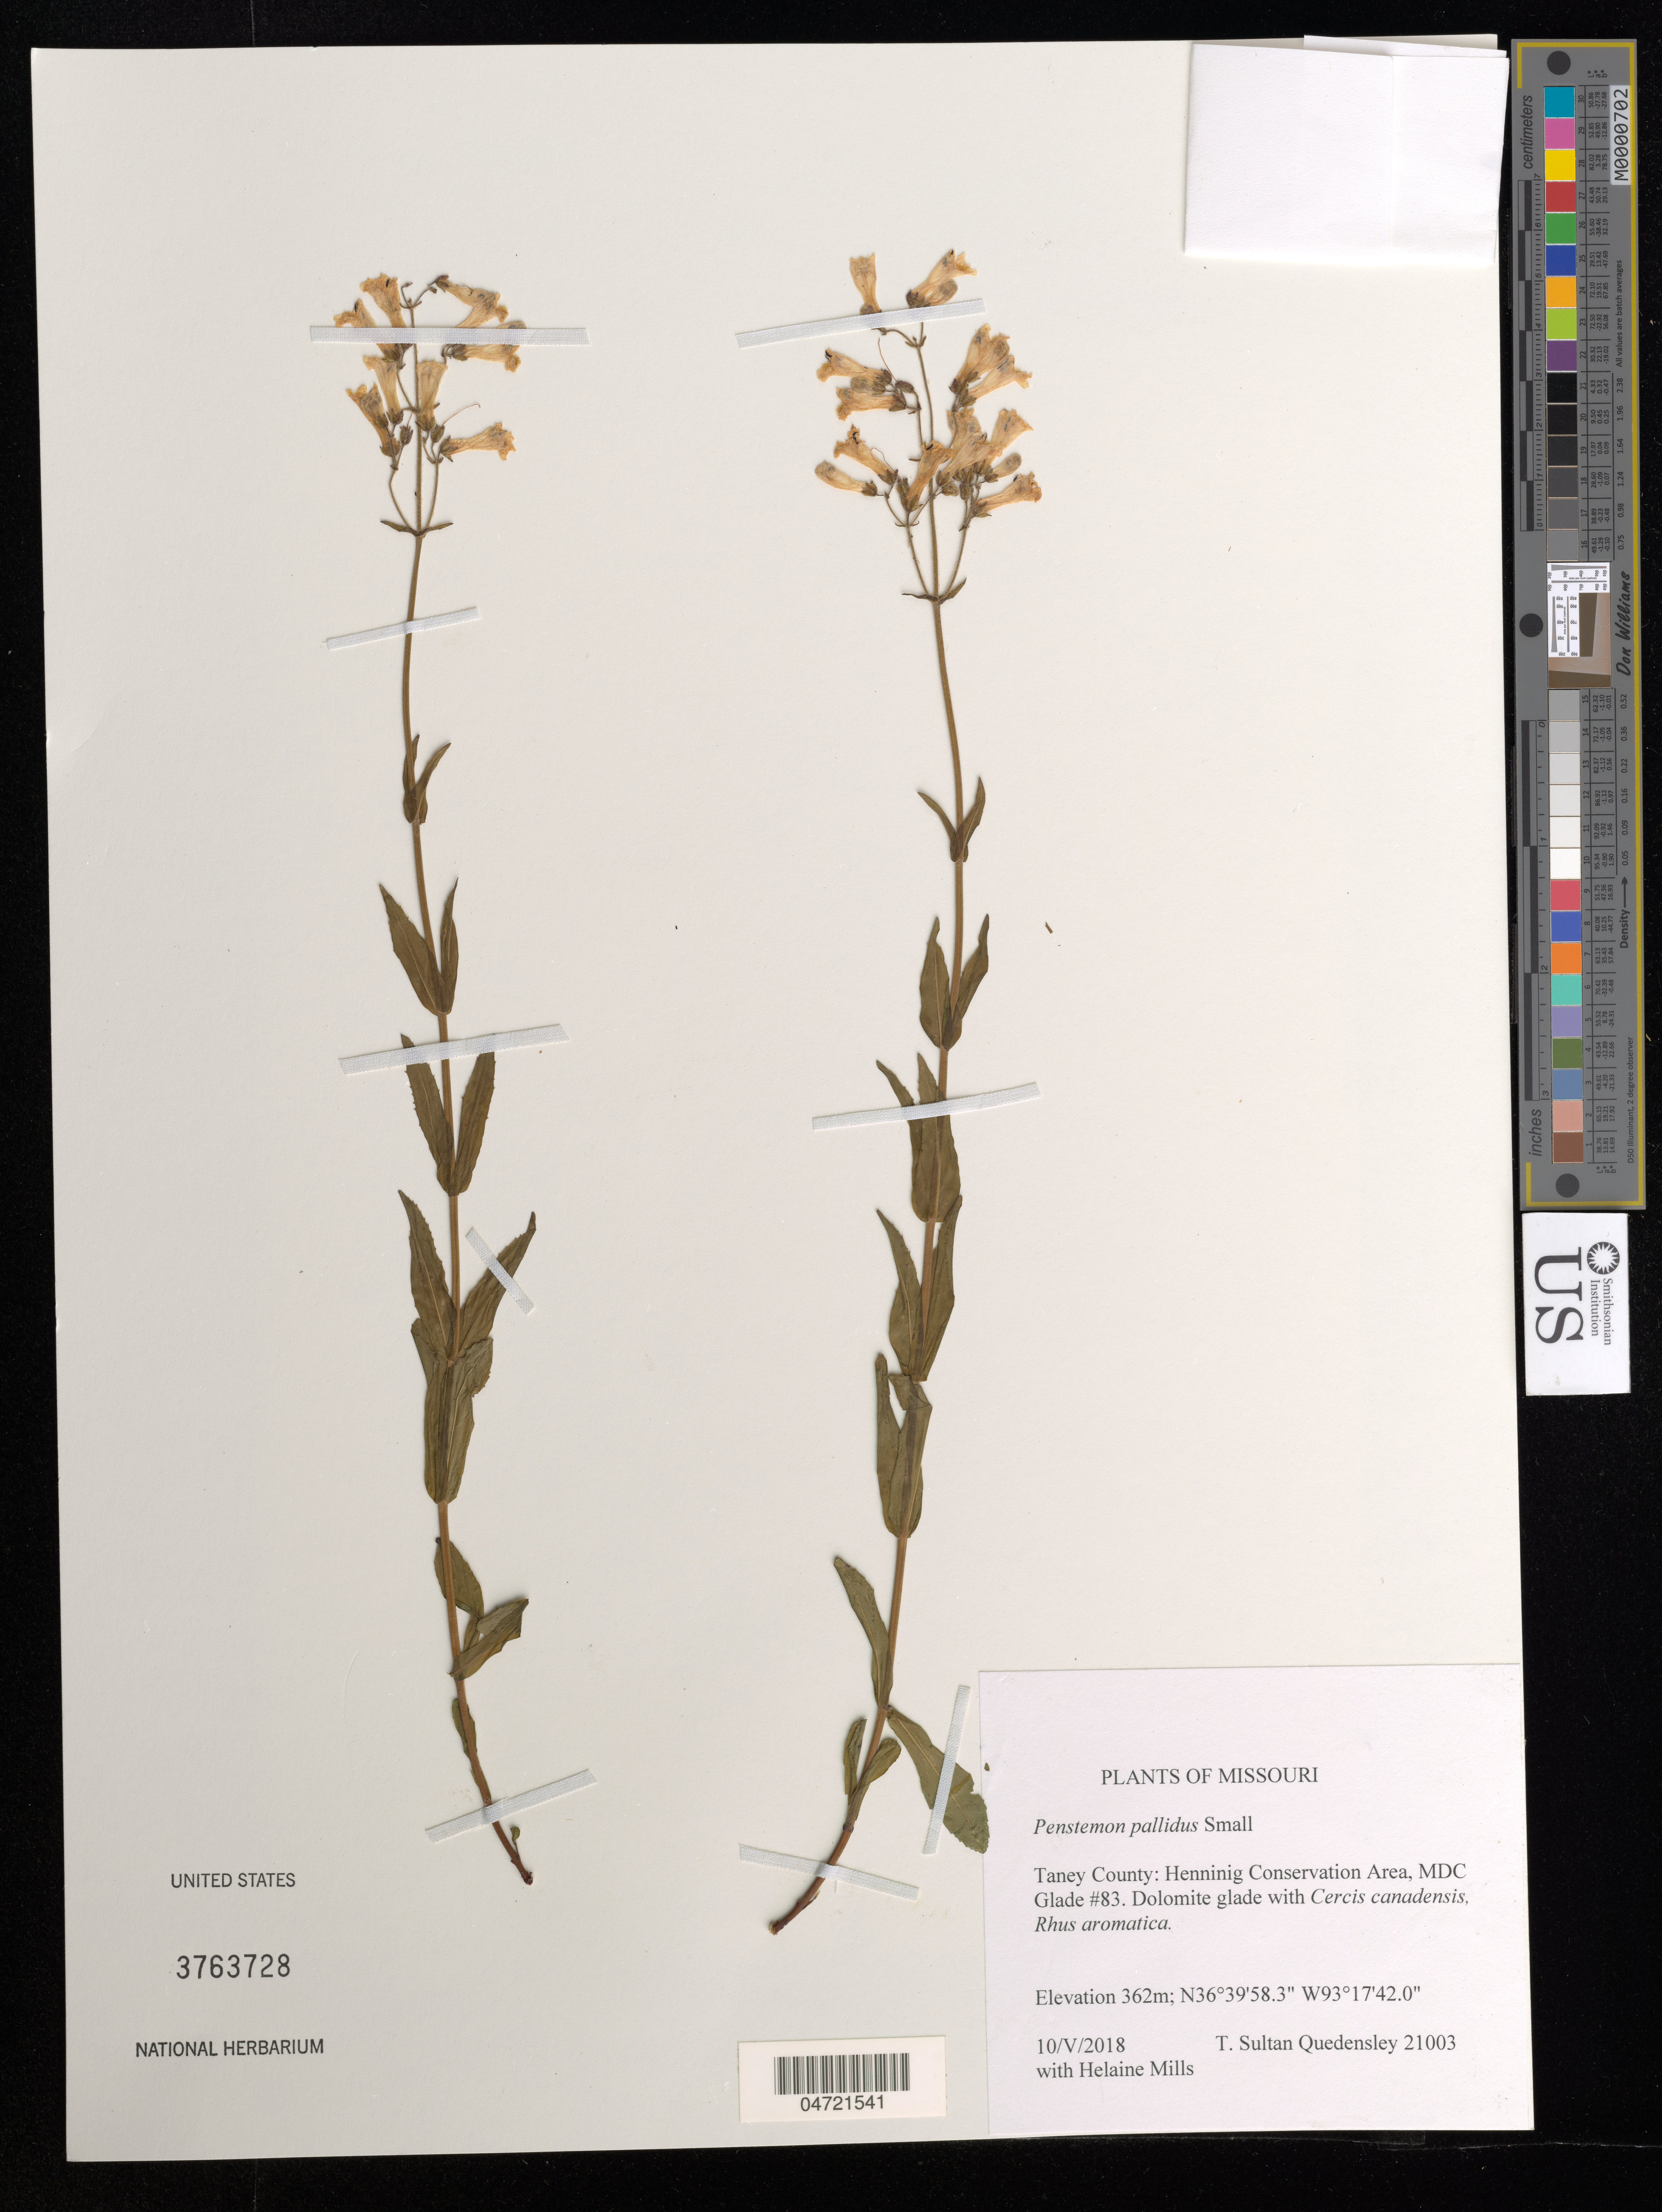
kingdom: Plantae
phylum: Tracheophyta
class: Magnoliopsida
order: Lamiales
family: Plantaginaceae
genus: Penstemon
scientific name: Penstemon pallidus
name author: Small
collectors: T. S. Quedensley & H. Mills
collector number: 21003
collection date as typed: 10 May 2018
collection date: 2018-05-10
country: United States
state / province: Missouri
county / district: Taney County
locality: Henninig Conservation Area, MDC Glade #83.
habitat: Dolomite glade.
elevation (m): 362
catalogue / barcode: US 3763728